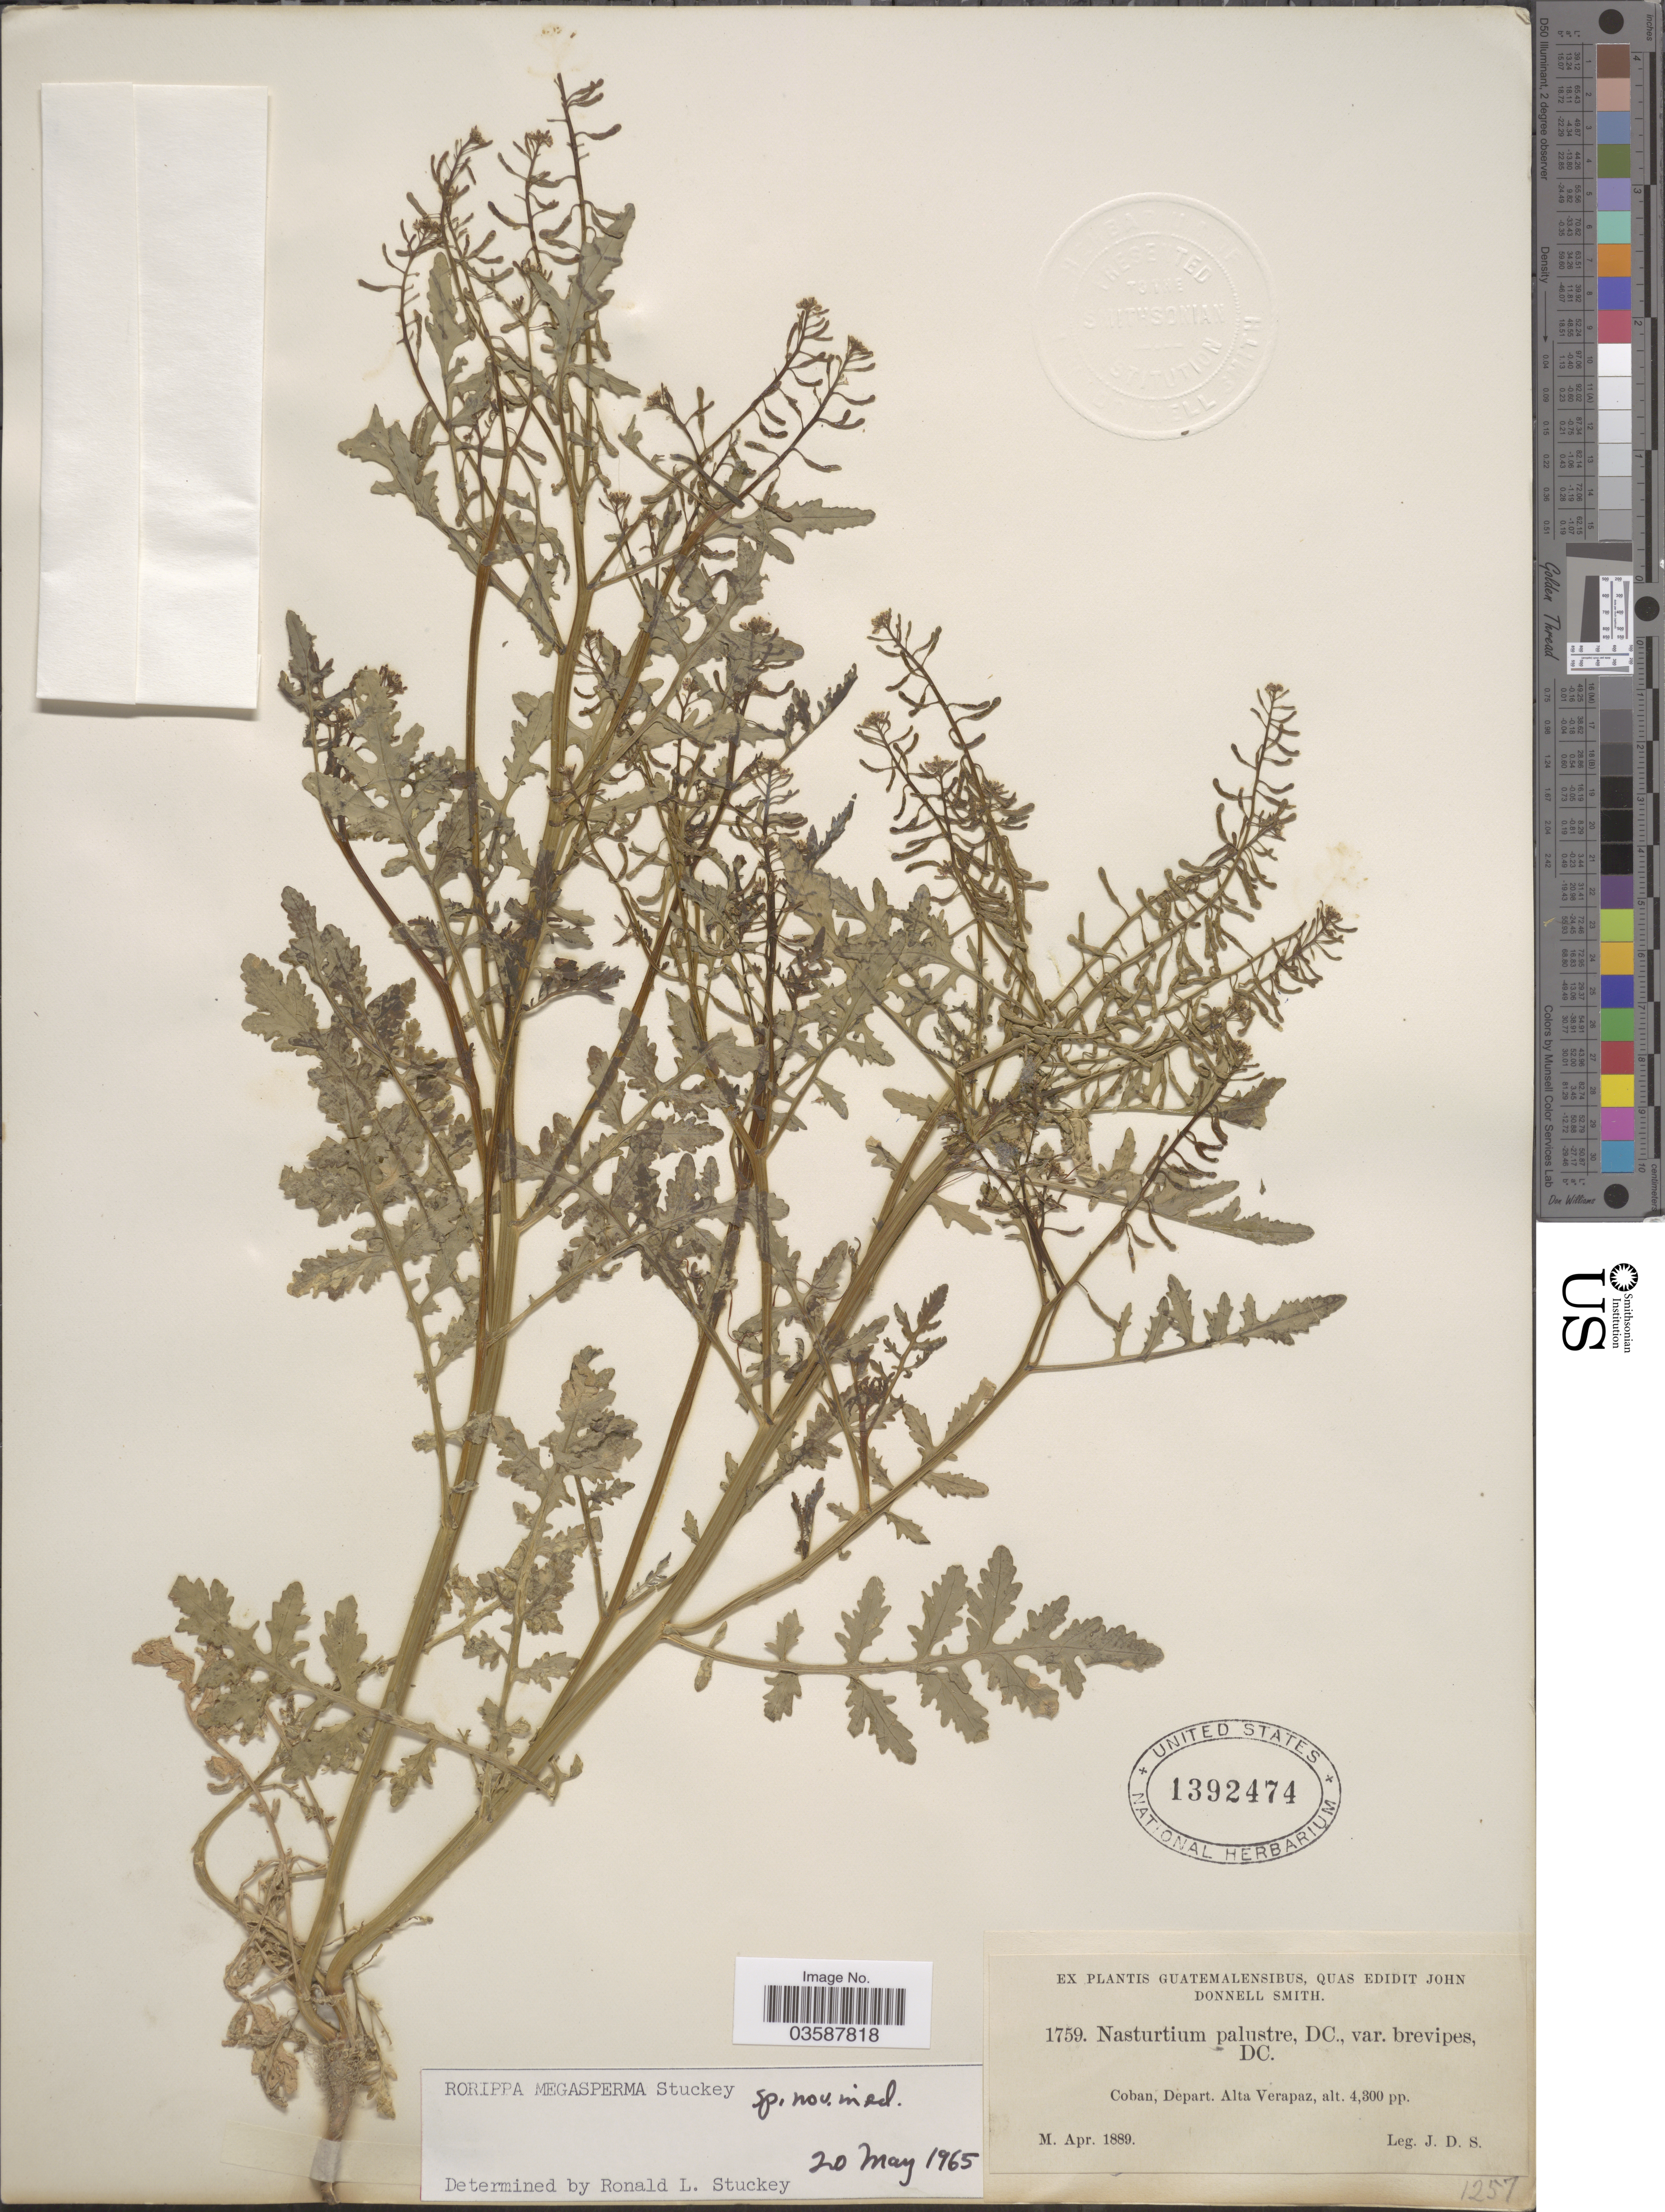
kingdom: Plantae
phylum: Tracheophyta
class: Magnoliopsida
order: Brassicales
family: Brassicaceae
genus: Rorippa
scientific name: Rorippa megasperma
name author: Stuckey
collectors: J. Donnell Smith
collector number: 1759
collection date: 1889-04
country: Guatemala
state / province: Alta Verapaz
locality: Coban, Depart. Alta Verapaz.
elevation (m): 1311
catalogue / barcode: US 1392474